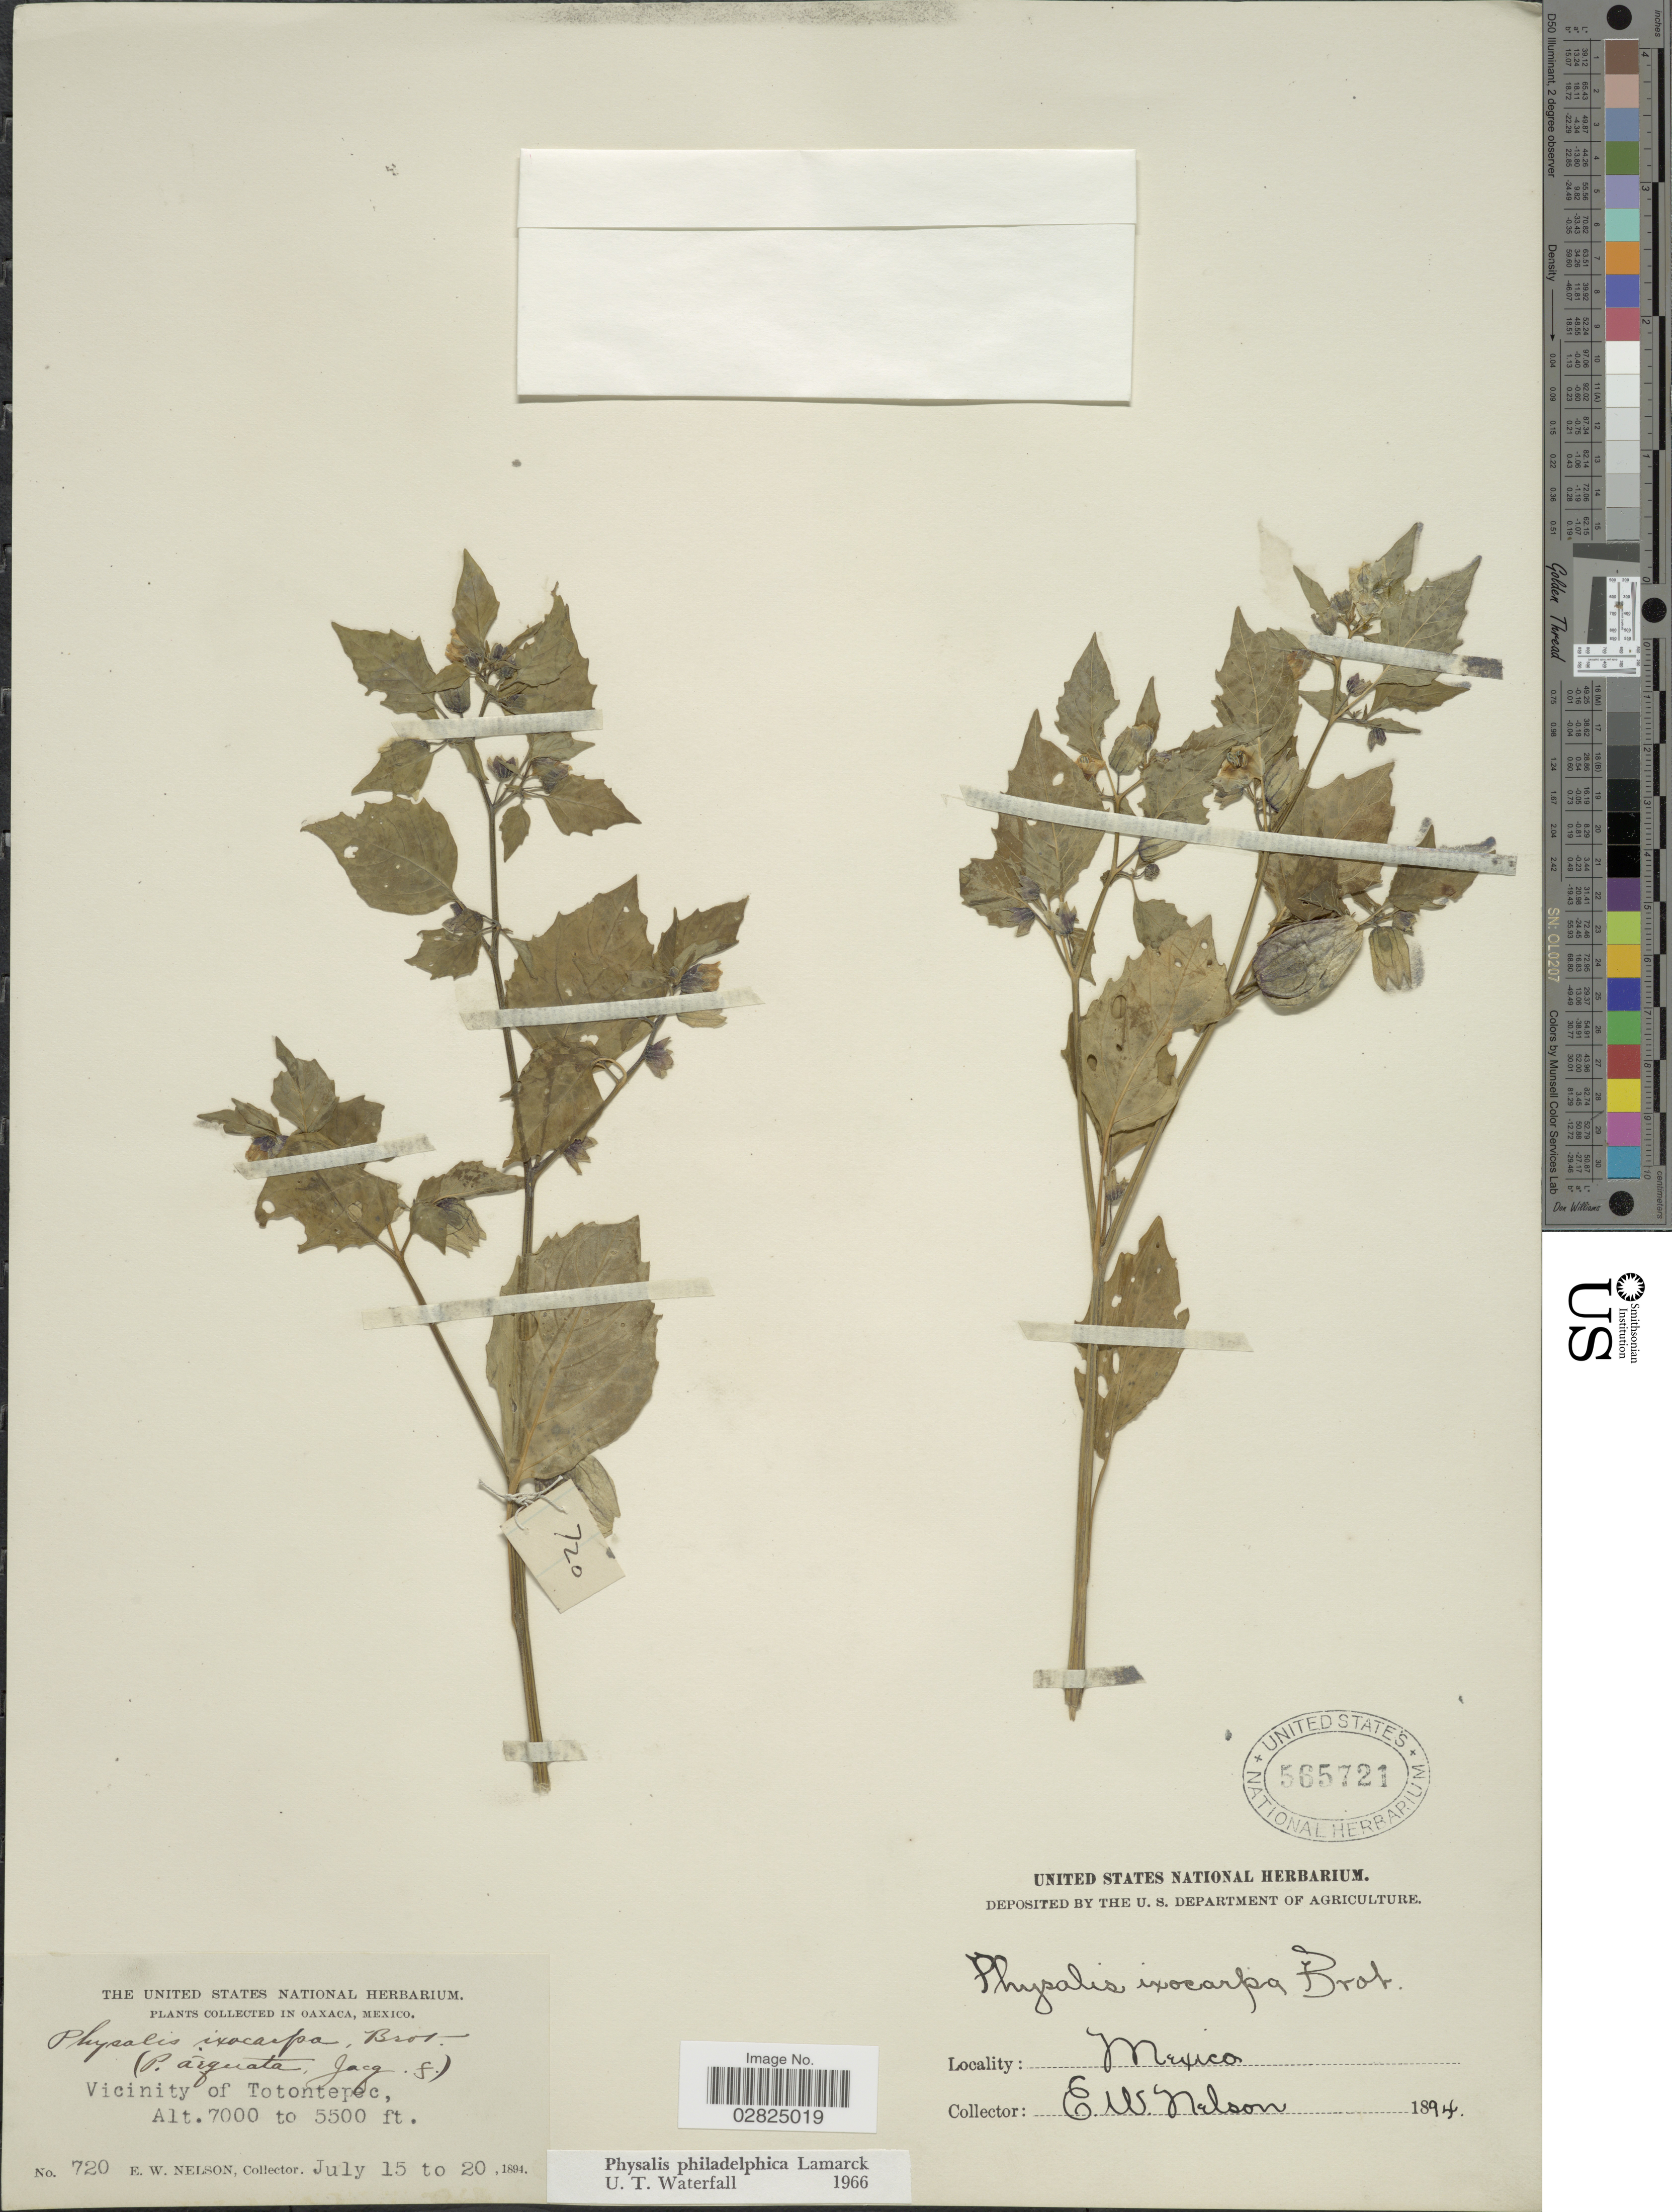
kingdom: Plantae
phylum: Tracheophyta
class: Magnoliopsida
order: Solanales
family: Solanaceae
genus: Physalis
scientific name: Physalis philadelphica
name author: Lam.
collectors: E. W. Nelson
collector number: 720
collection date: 1894-07-15/1894-07-20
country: Mexico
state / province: Oaxaca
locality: Vicinity of Totontepec.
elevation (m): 1676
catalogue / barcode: US 565721